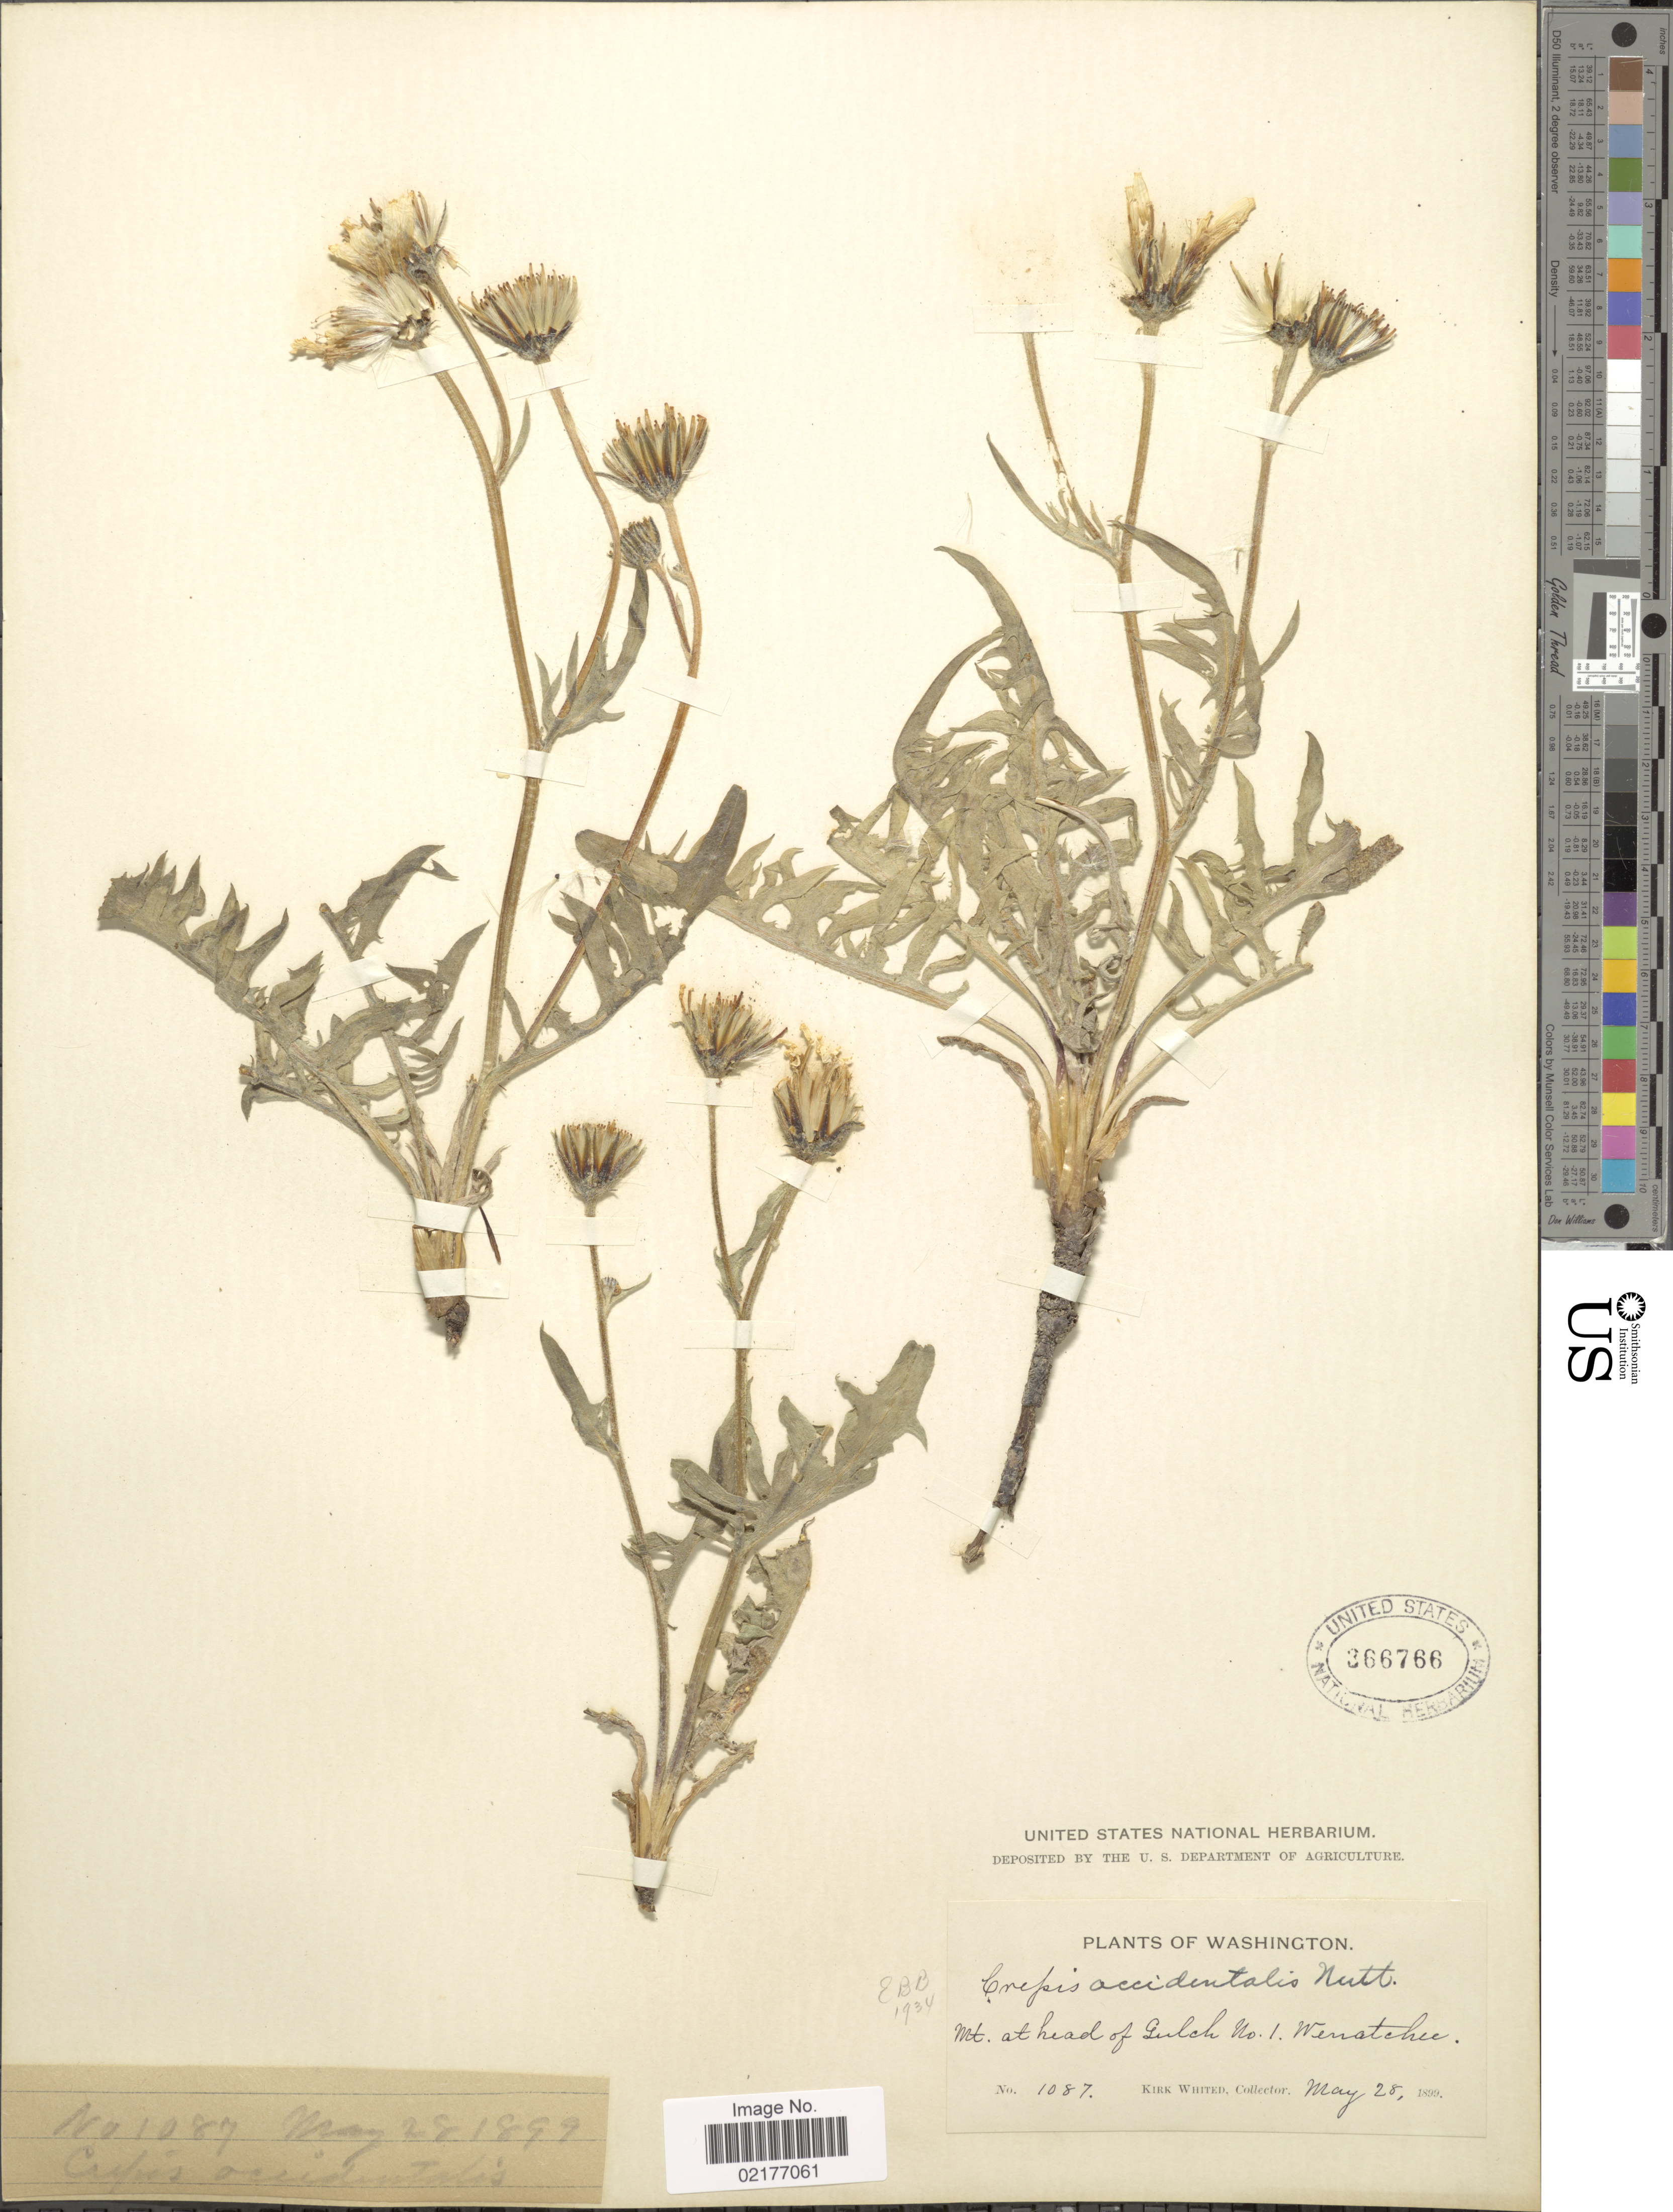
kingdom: Plantae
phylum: Tracheophyta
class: Magnoliopsida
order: Asterales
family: Asteraceae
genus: Crepis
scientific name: Crepis occidentalis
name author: Nutt.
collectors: K. Whited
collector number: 1087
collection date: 1899-05-28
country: United States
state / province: Washington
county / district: Chelan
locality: Mt. at head of Gulch No. 1 Wenatchee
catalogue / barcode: US 366766